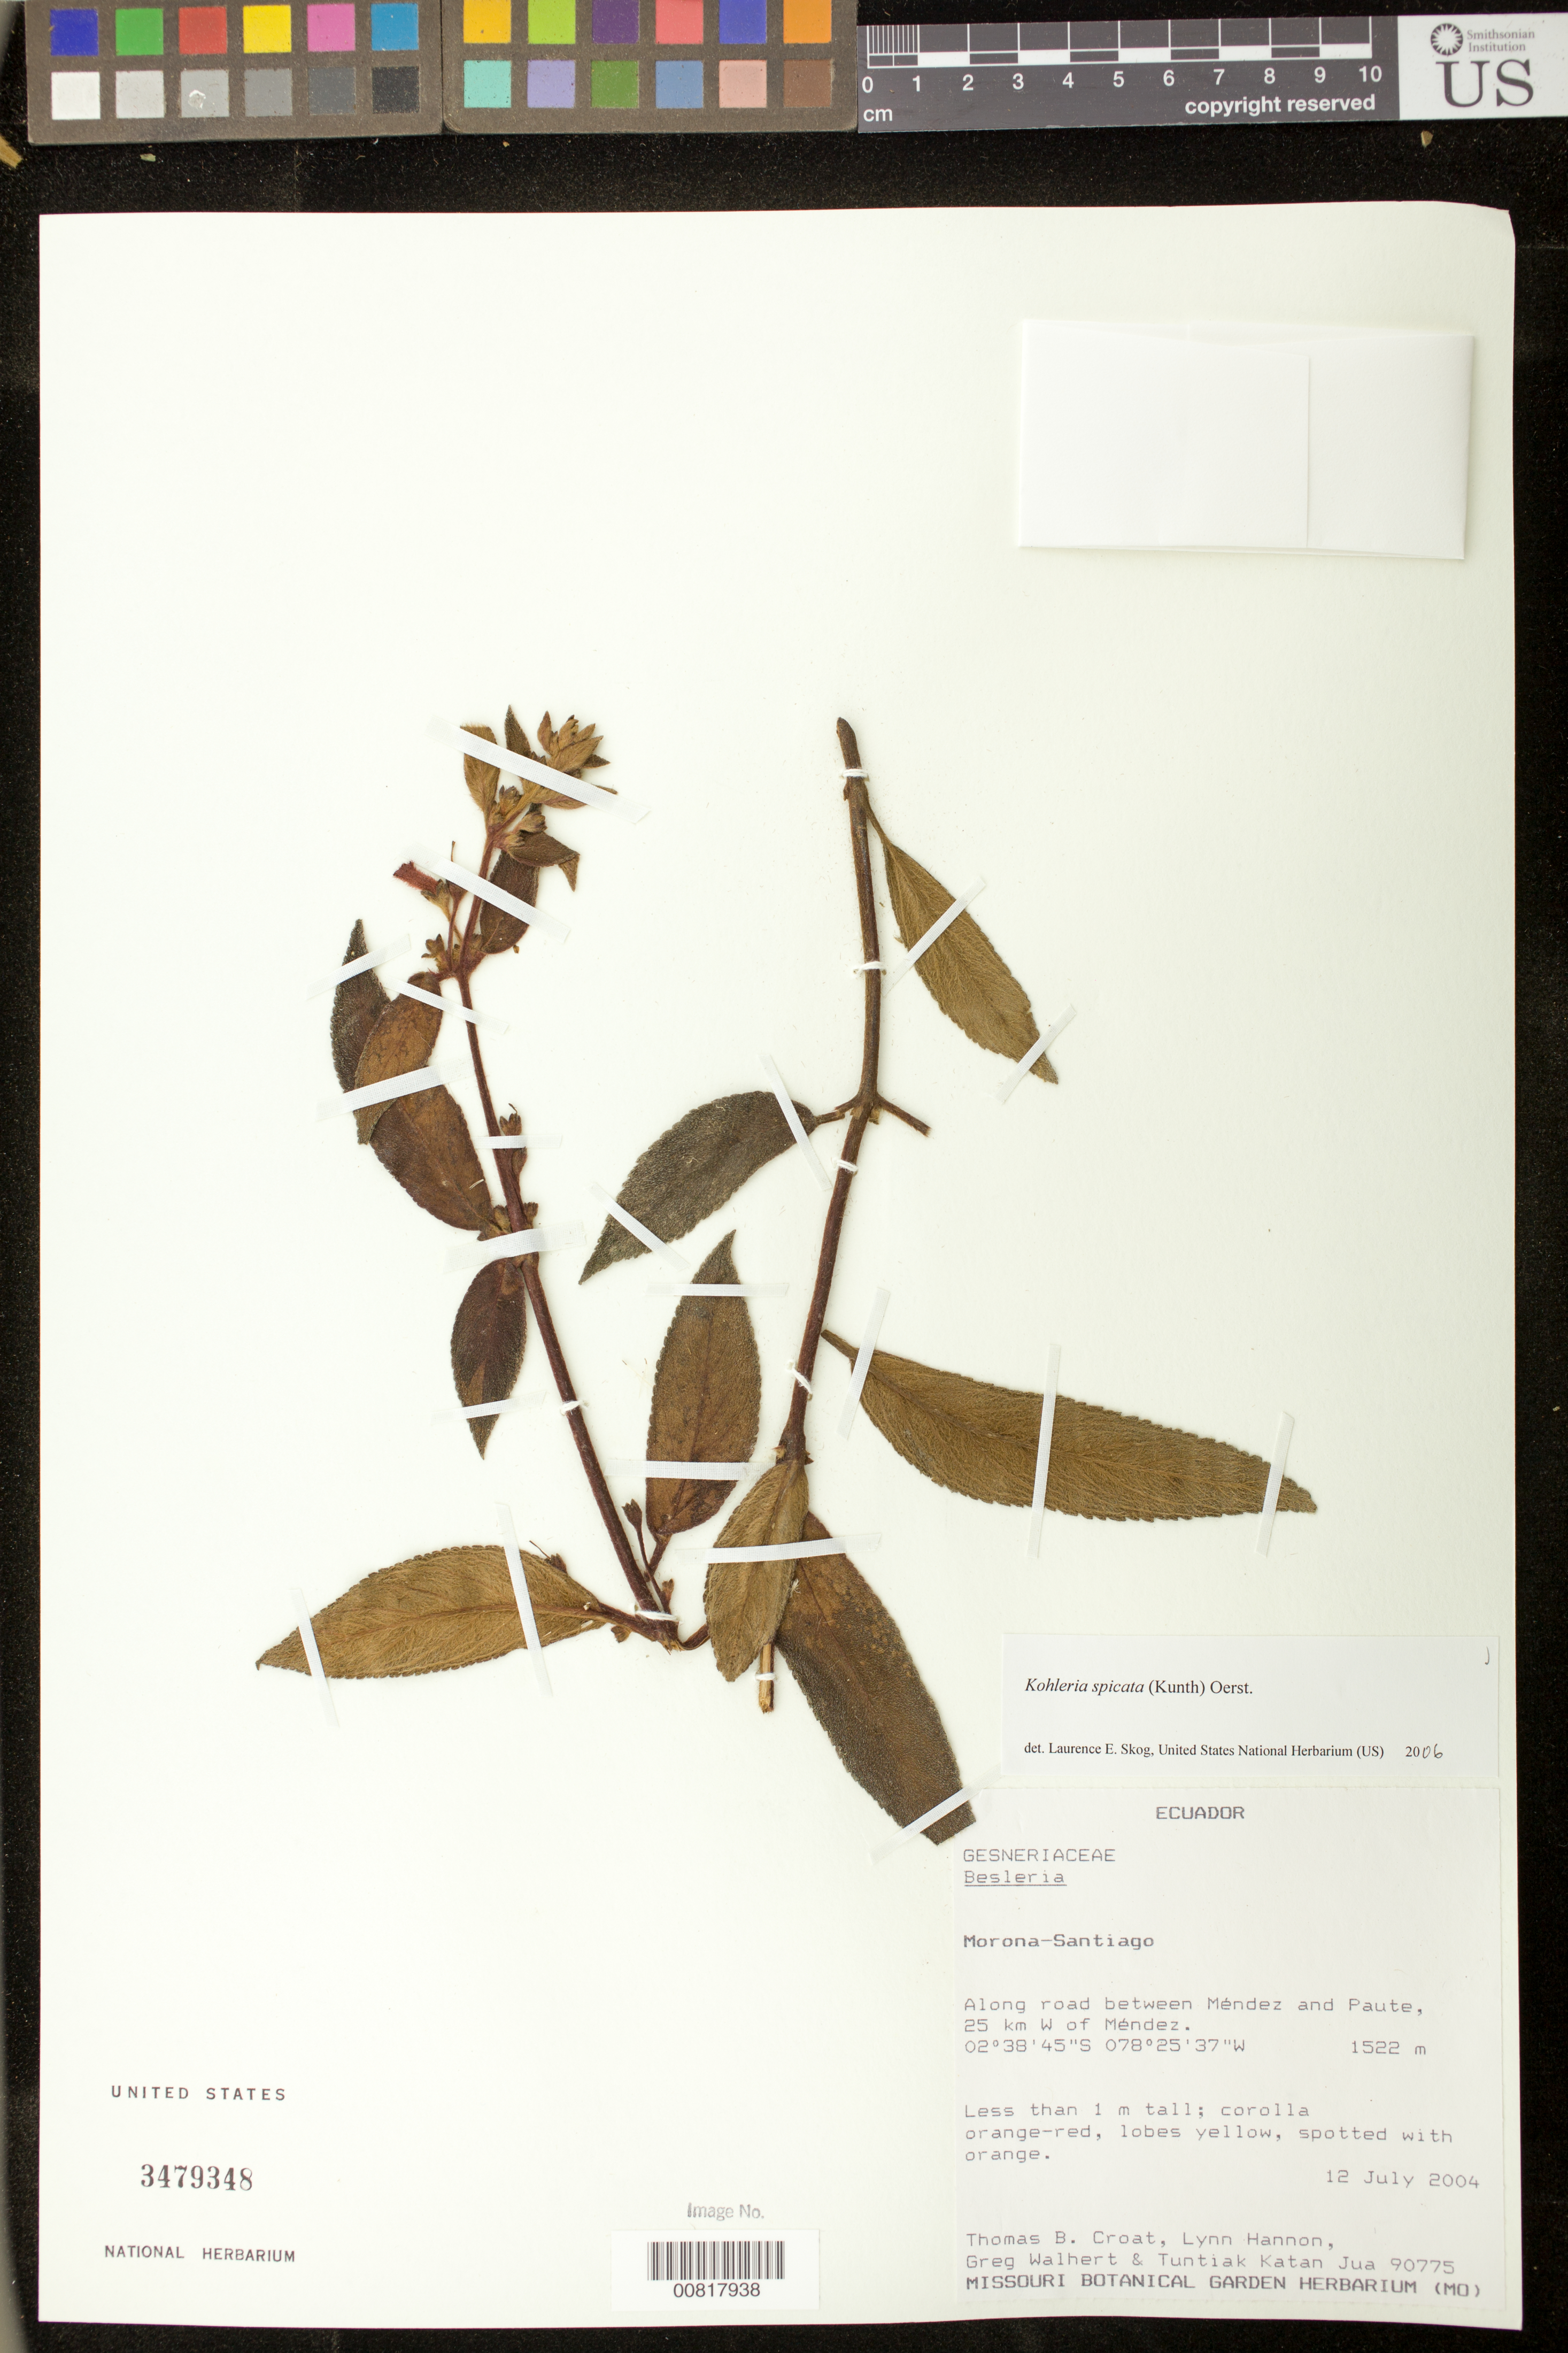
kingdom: Plantae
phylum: Tracheophyta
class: Magnoliopsida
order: Lamiales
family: Gesneriaceae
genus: Kohleria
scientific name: Kohleria spicata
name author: (Kunth) Oerst.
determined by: Skog, Laurence E.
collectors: T. B. Croat, L. Hannon, G. Walhert & T. Katan Jua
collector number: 90775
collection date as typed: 12 Jul 2004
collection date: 2004-07-12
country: Ecuador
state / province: Morona-Santiago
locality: Along road between Mendez and Paute, 25 km W of Méndez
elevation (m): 1522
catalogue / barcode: US 3479348